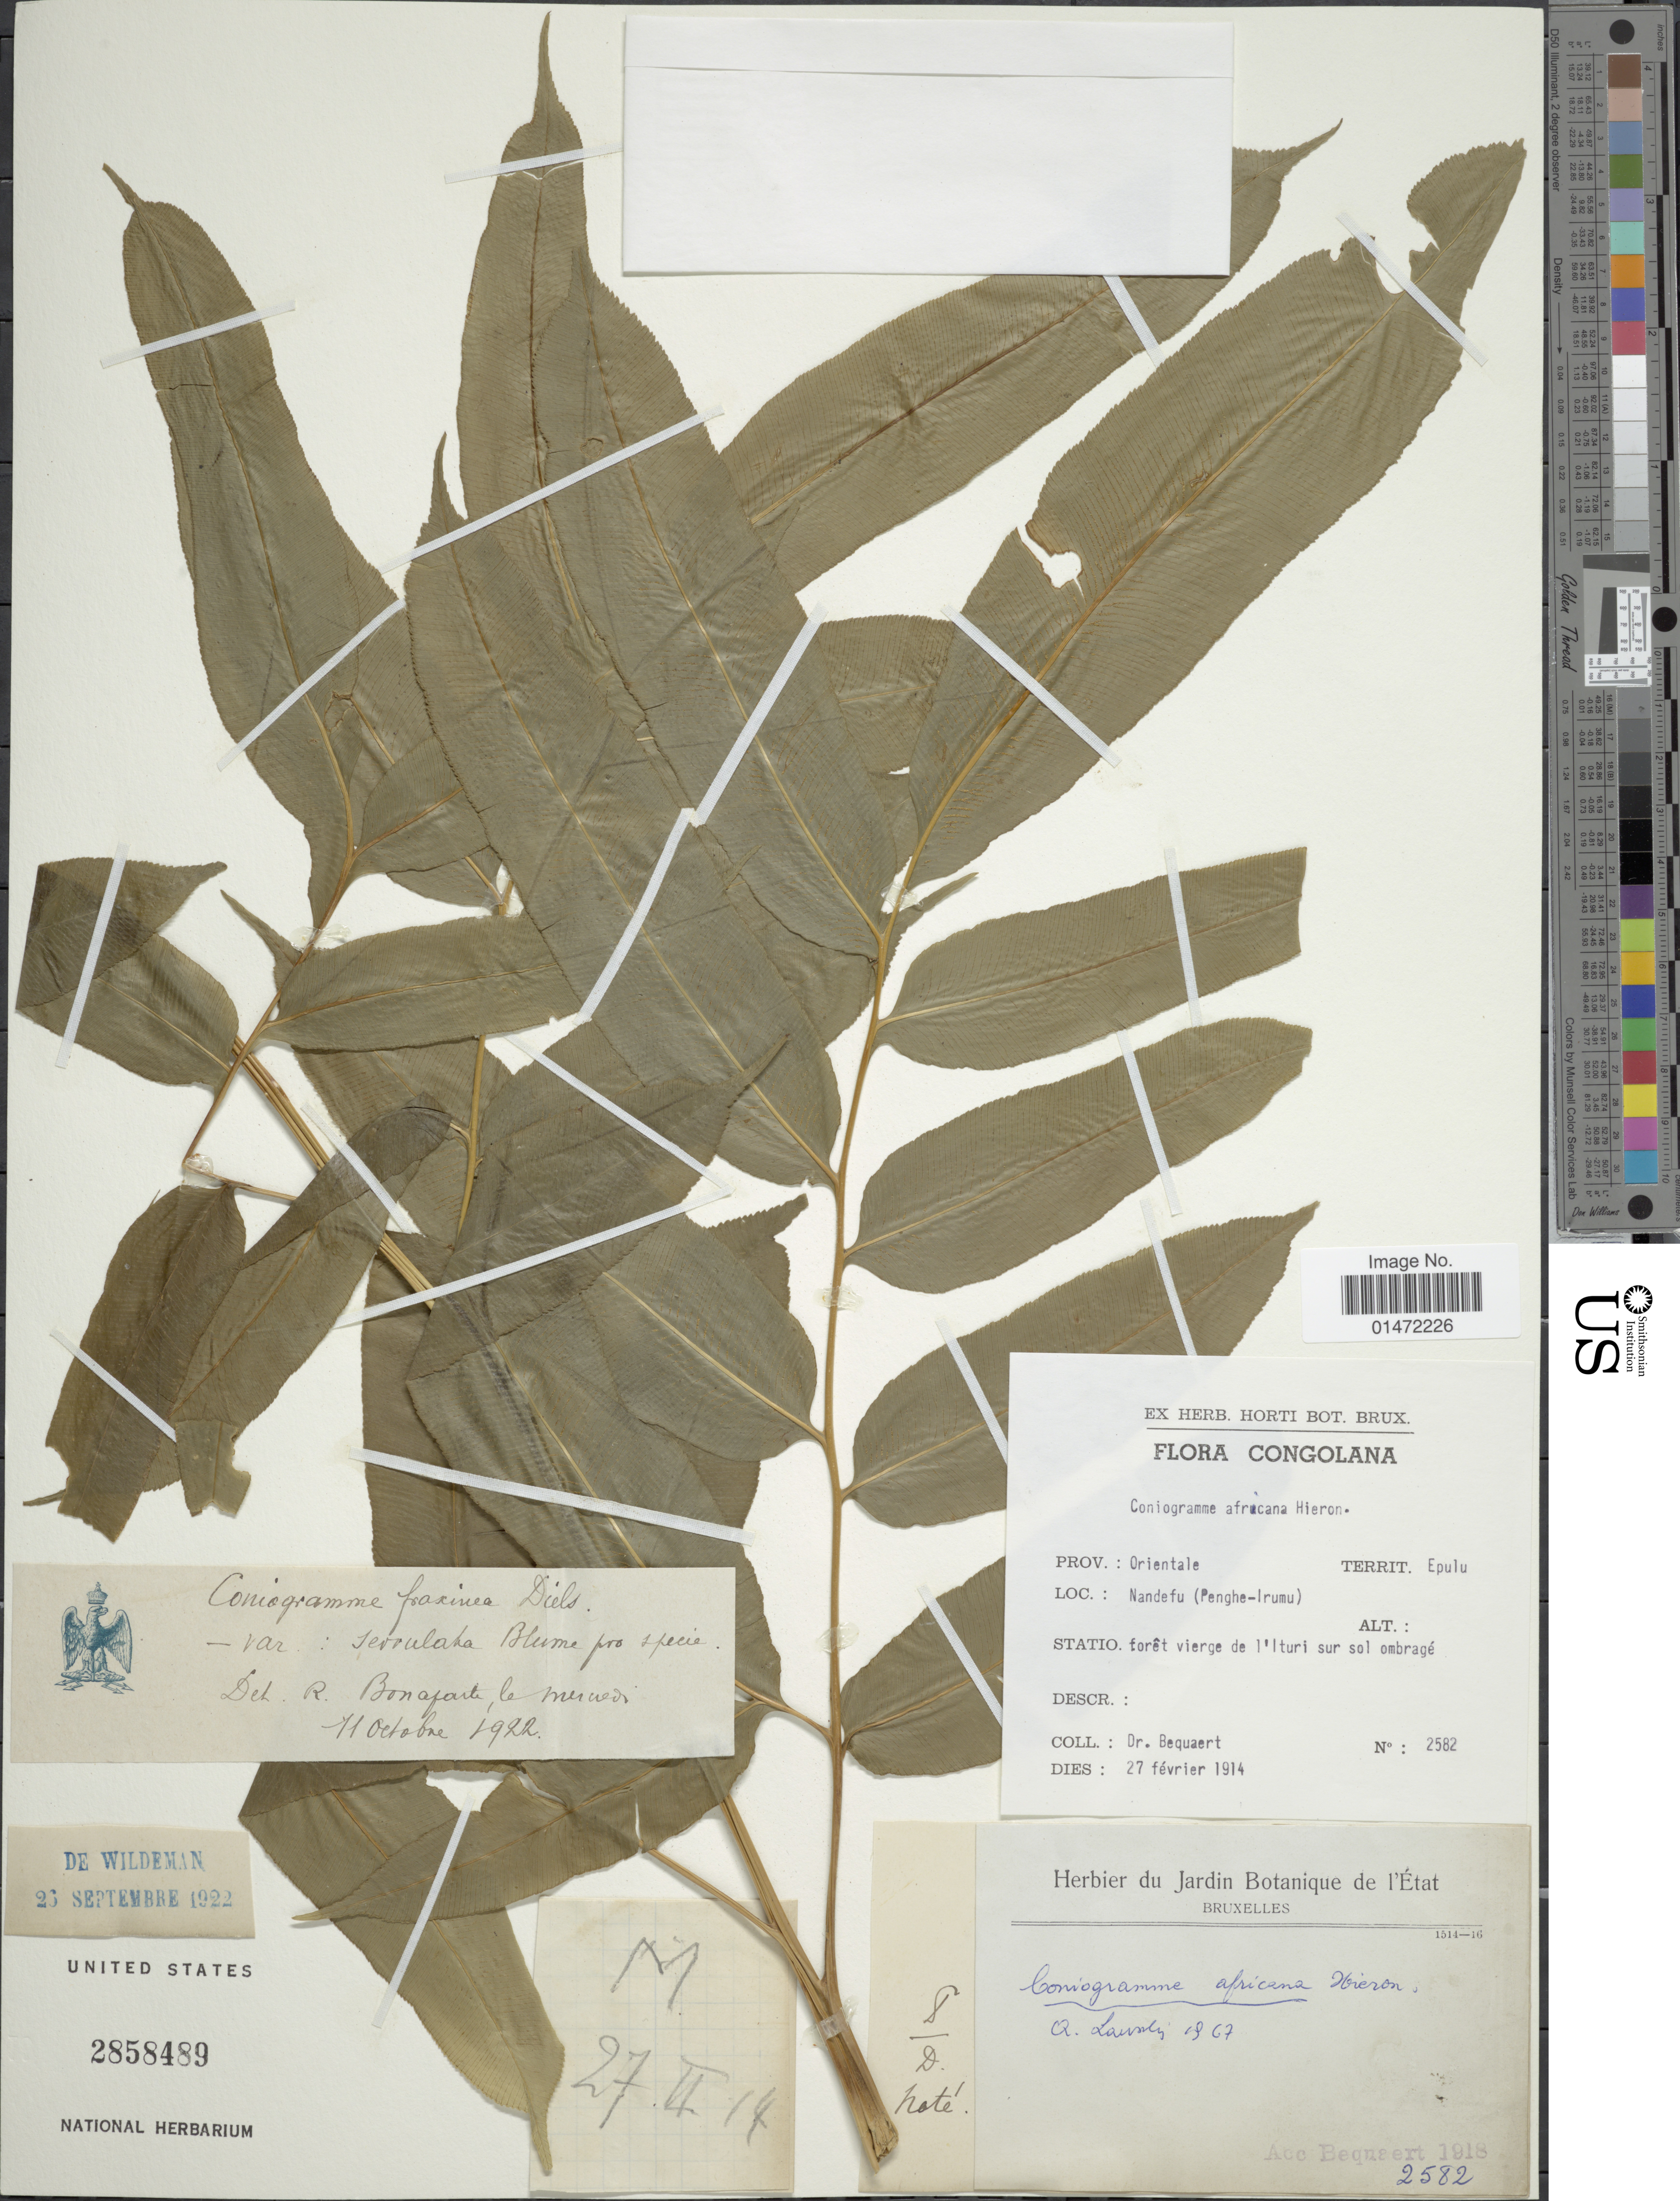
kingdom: Plantae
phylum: Tracheophyta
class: Polypodiopsida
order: Polypodiales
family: Pteridaceae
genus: Coniogramme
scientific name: Coniogramme africana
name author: Hieron.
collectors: J. C. Bequaert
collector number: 2582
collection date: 1914-02-27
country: Congo, Democratic Republic of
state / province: Ituri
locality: Territ. Epulu. Nandefu (Penghe-Irumu)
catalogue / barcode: US 2858489